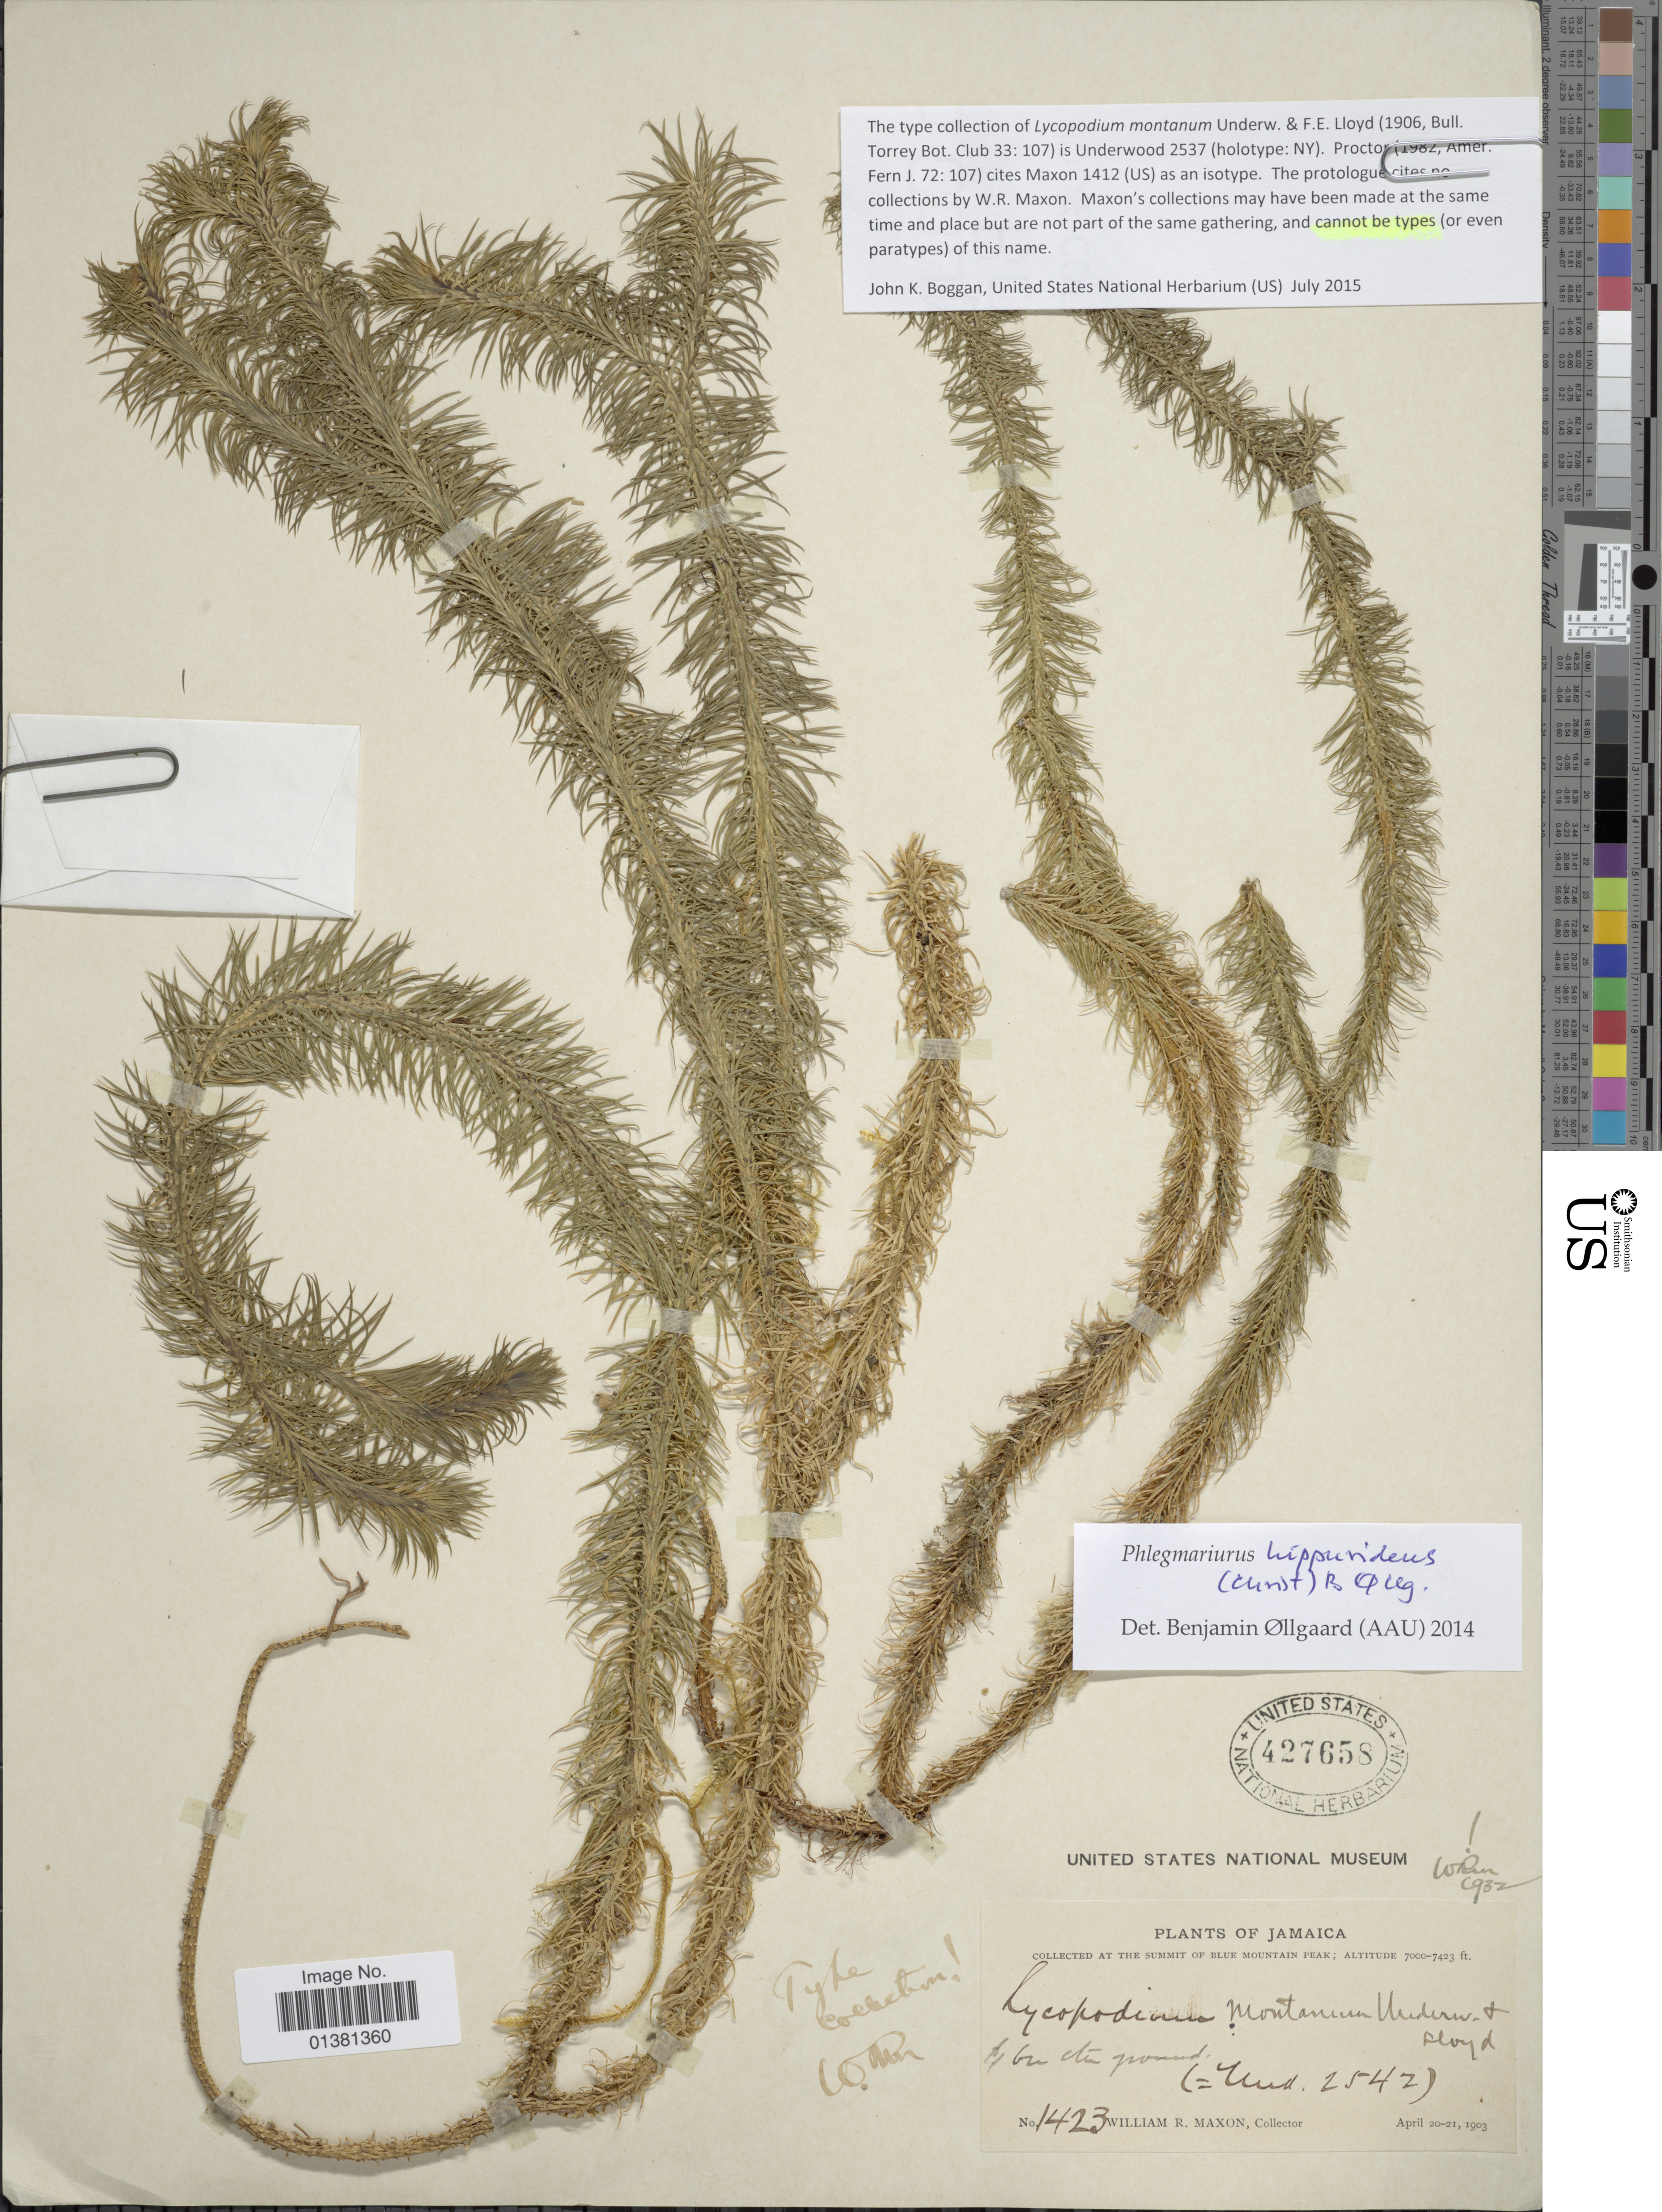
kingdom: Plantae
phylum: Tracheophyta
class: Lycopodiopsida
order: Lycopodiales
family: Lycopodiaceae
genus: Phlegmariurus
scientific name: Phlegmariurus hippurideus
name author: (Christ) B. Øllg.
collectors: W. R. Maxon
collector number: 1423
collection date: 1903-04-20/1903-04-21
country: Jamaica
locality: Ath the summit of Blue Mountain Peak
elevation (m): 2134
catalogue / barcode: US 427658